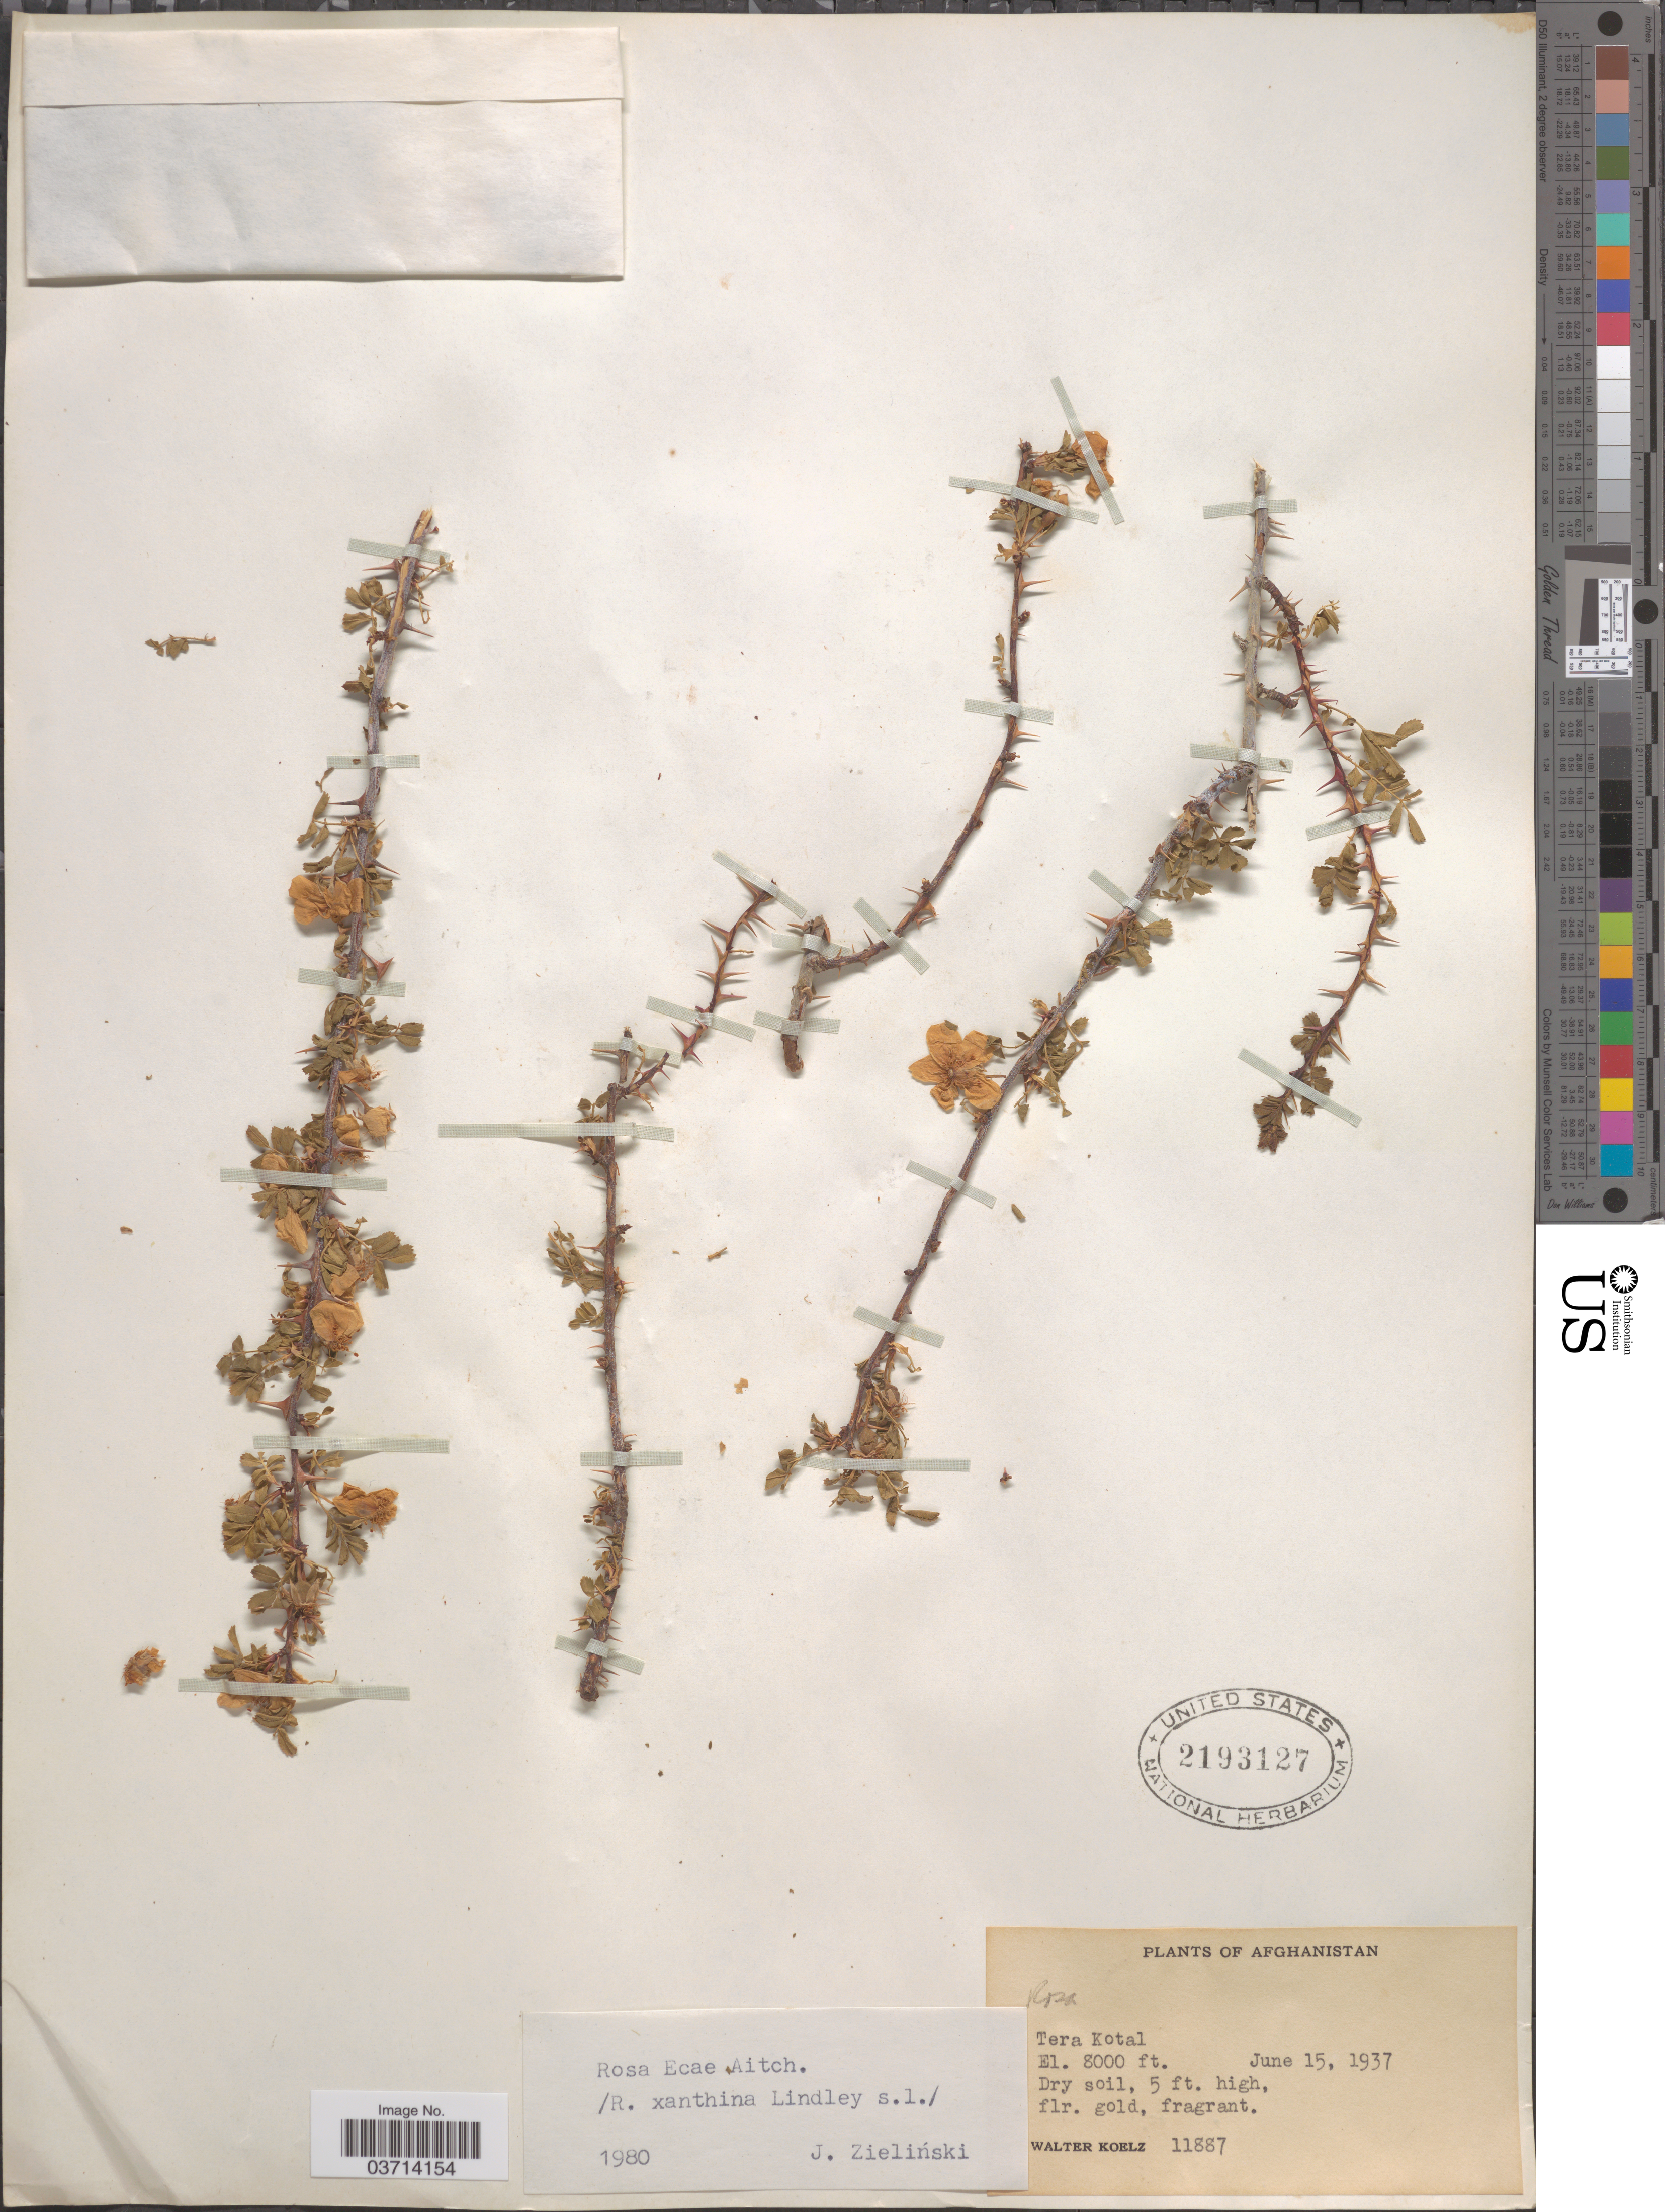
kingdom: Plantae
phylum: Tracheophyta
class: Magnoliopsida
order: Rosales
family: Rosaceae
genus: Rosa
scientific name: Rosa ecae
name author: Aitch.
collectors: W. N. Koelz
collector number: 11887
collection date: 1937-06-15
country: Afghanistan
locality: Tera Kotal.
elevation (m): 2438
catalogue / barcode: US 2193127